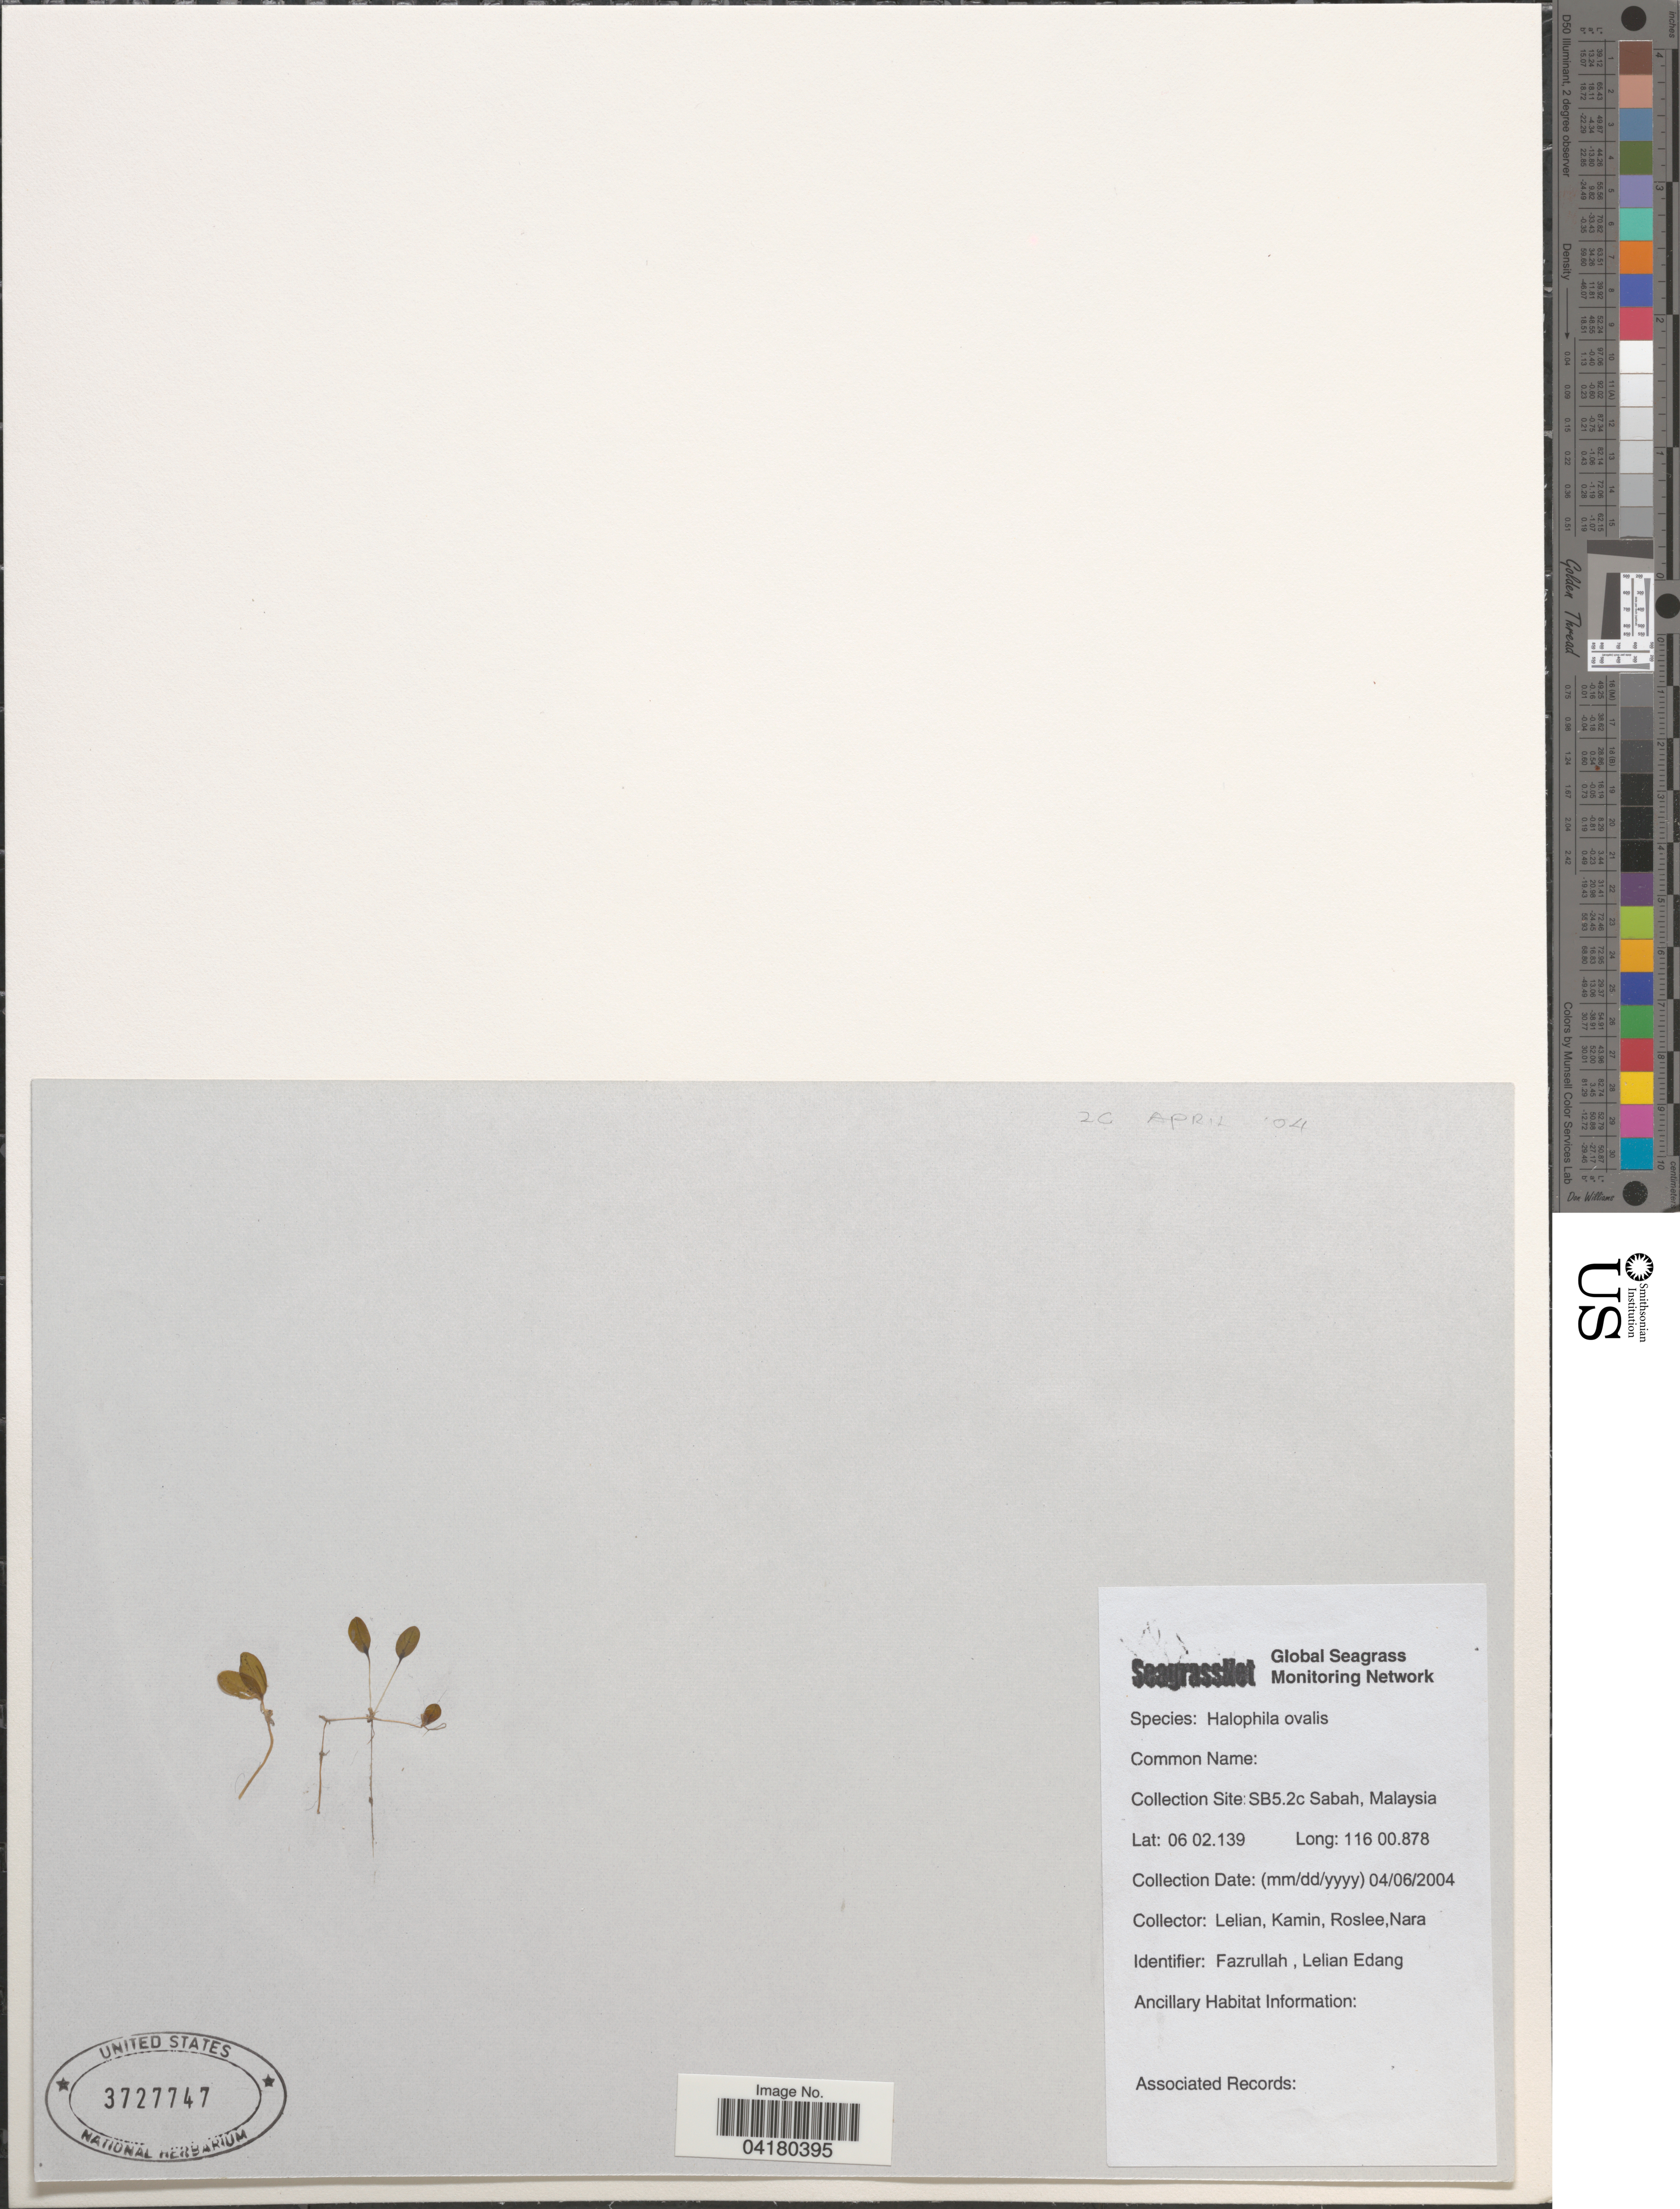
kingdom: Plantae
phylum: Tracheophyta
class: Liliopsida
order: Alismatales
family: Hydrocharitaceae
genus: Halophila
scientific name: Halophila ovalis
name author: (R. Br.) Hook. f.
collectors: Lelian, Kamin, Roslee & Nara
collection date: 2004-04-06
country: Malaysia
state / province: Sabah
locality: SB5.2c.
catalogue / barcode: US 3727747